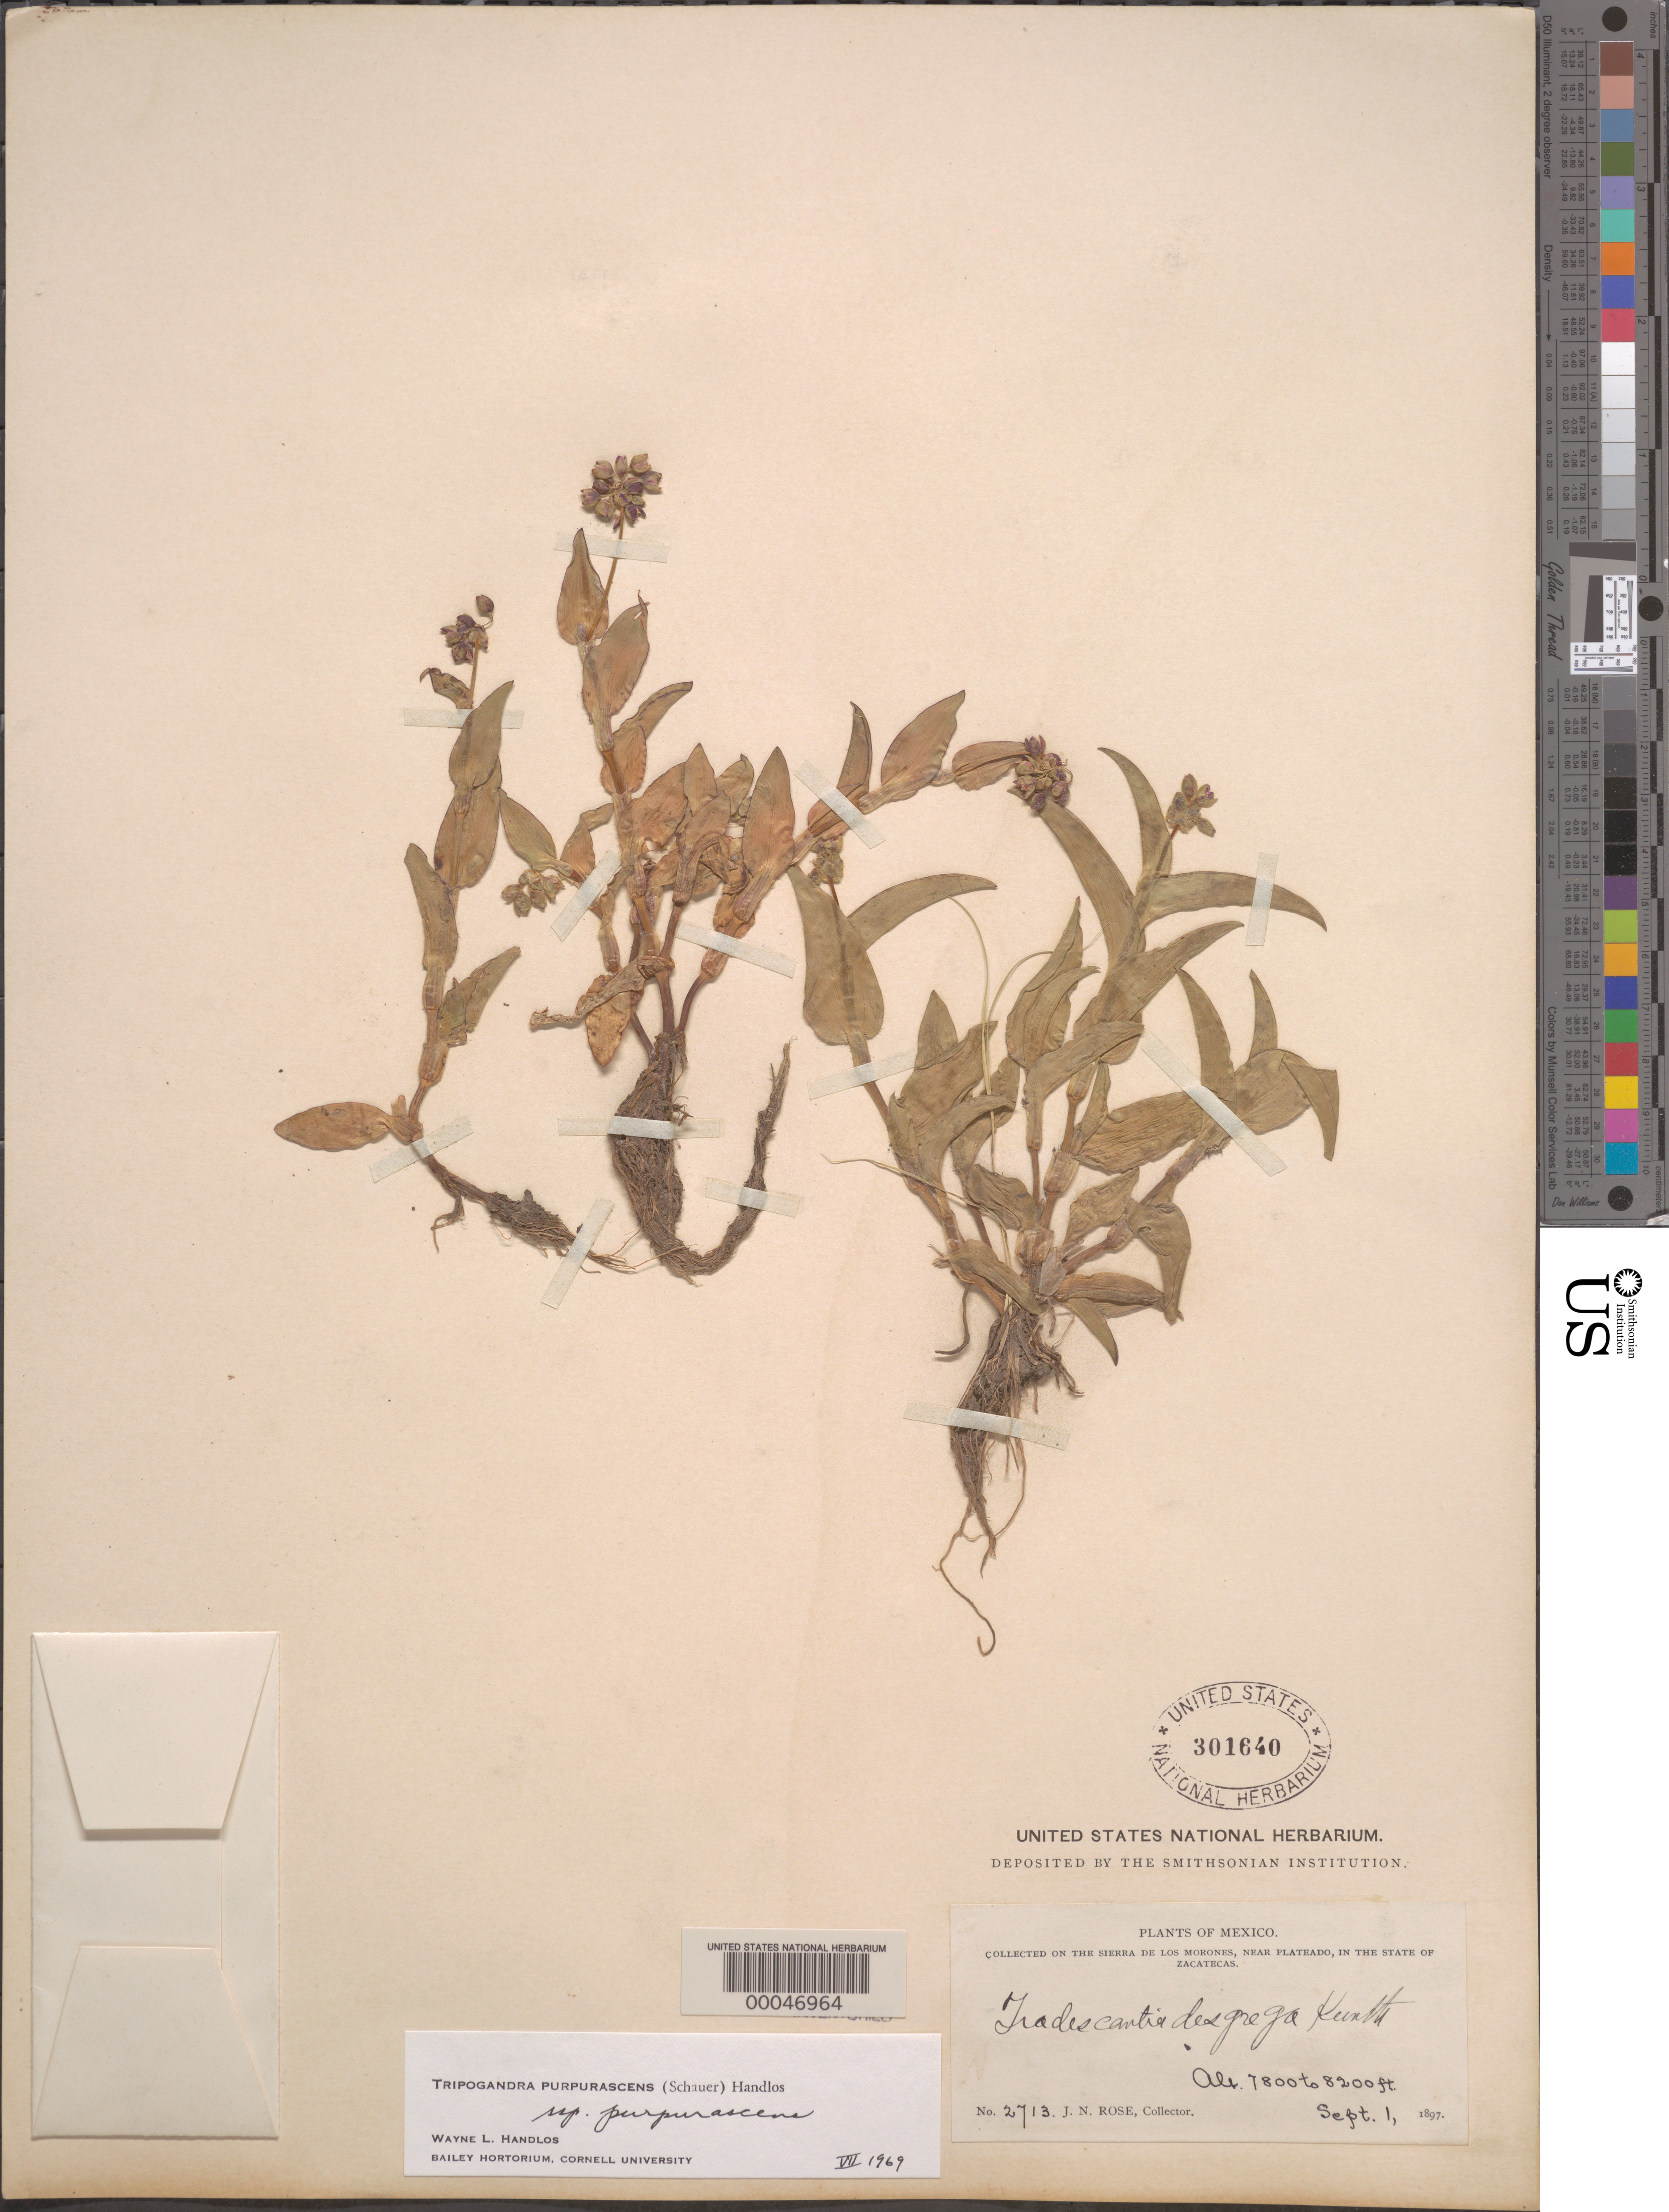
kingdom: Plantae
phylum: Tracheophyta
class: Liliopsida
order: Commelinales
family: Commelinaceae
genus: Tripogandra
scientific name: Tripogandra purpurascens subsp. purpurascens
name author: (S. Schauer) Handlos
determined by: Handlos, W. L.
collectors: J. N. Rose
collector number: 2713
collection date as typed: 01 Sep 1897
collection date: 1897-09-01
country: Mexico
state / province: Zacatecas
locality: Sierra de los morones, near plateado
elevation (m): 2379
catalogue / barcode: US 301640